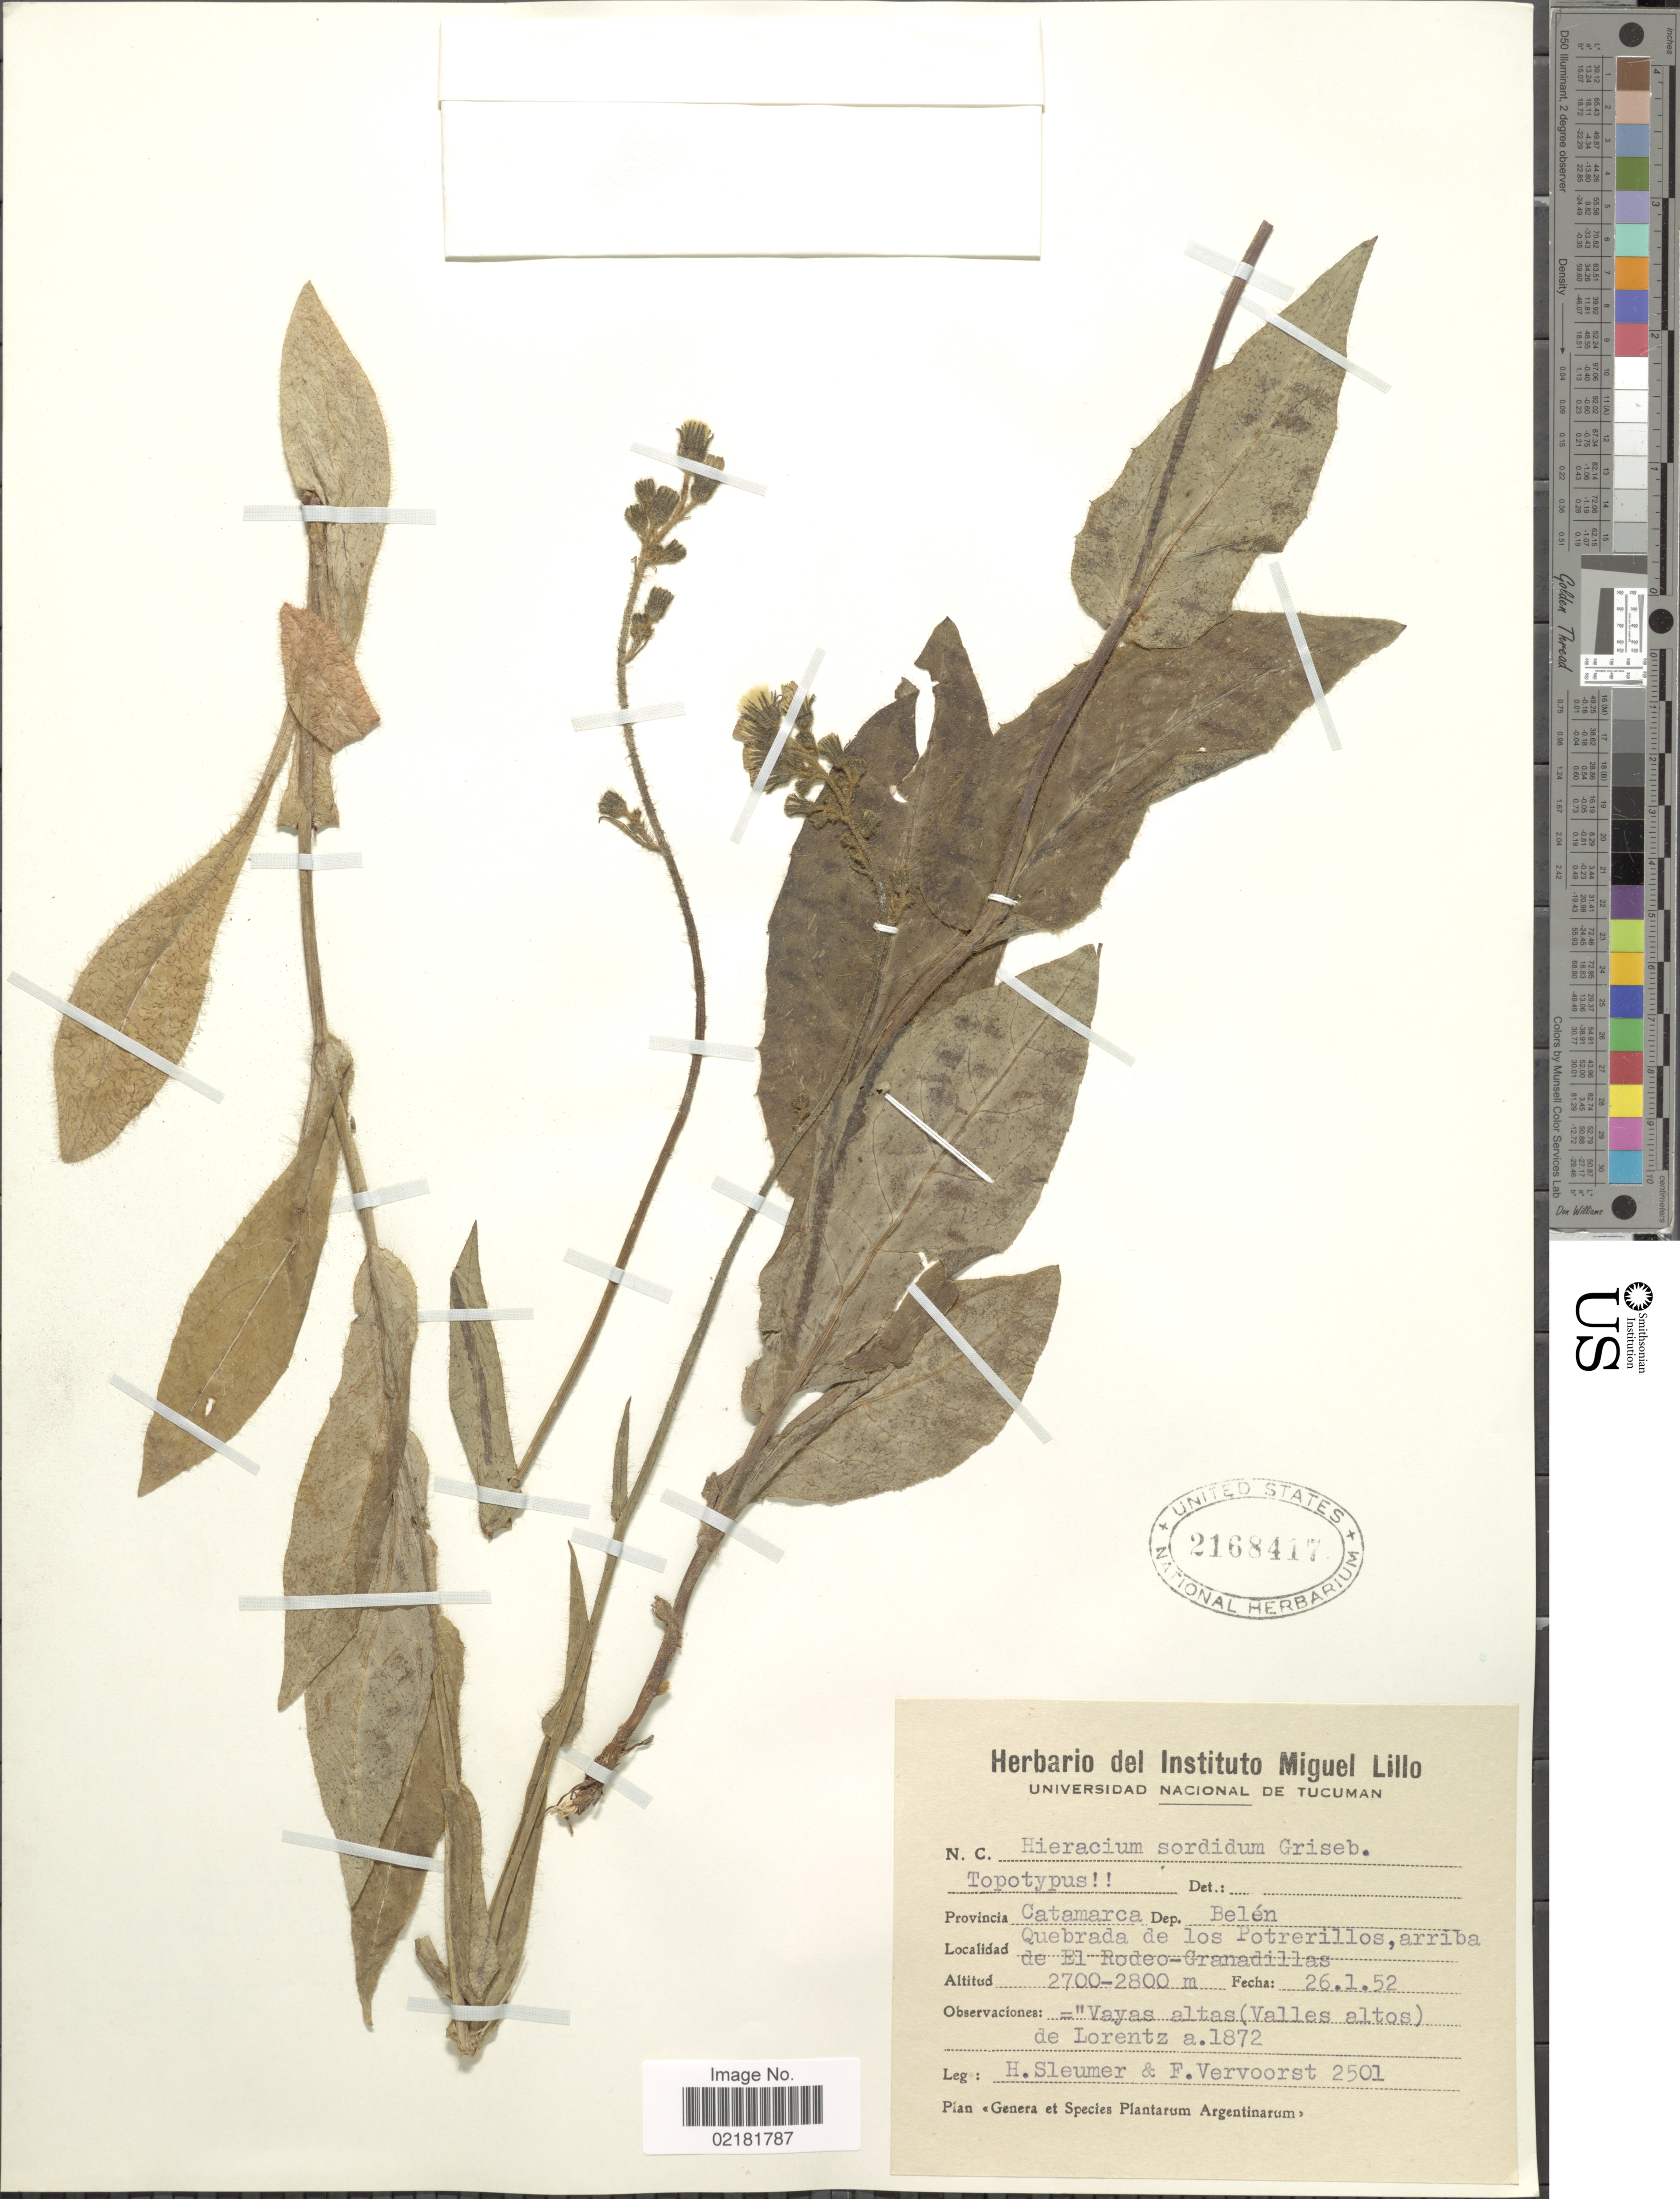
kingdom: Plantae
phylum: Tracheophyta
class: Magnoliopsida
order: Asterales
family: Asteraceae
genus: Hieracium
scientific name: Hieracium streptochaetum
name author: Zahn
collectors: H. O. Sleumer & F. Vervoorst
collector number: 2501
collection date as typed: Transcribed d/m/y: 26/1/52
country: Argentina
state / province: Catamarca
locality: Dep. Belen, Quebrada de los Potrerillos, arriba de El Rodeo-Granadillas.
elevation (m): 2700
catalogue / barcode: US 2168417